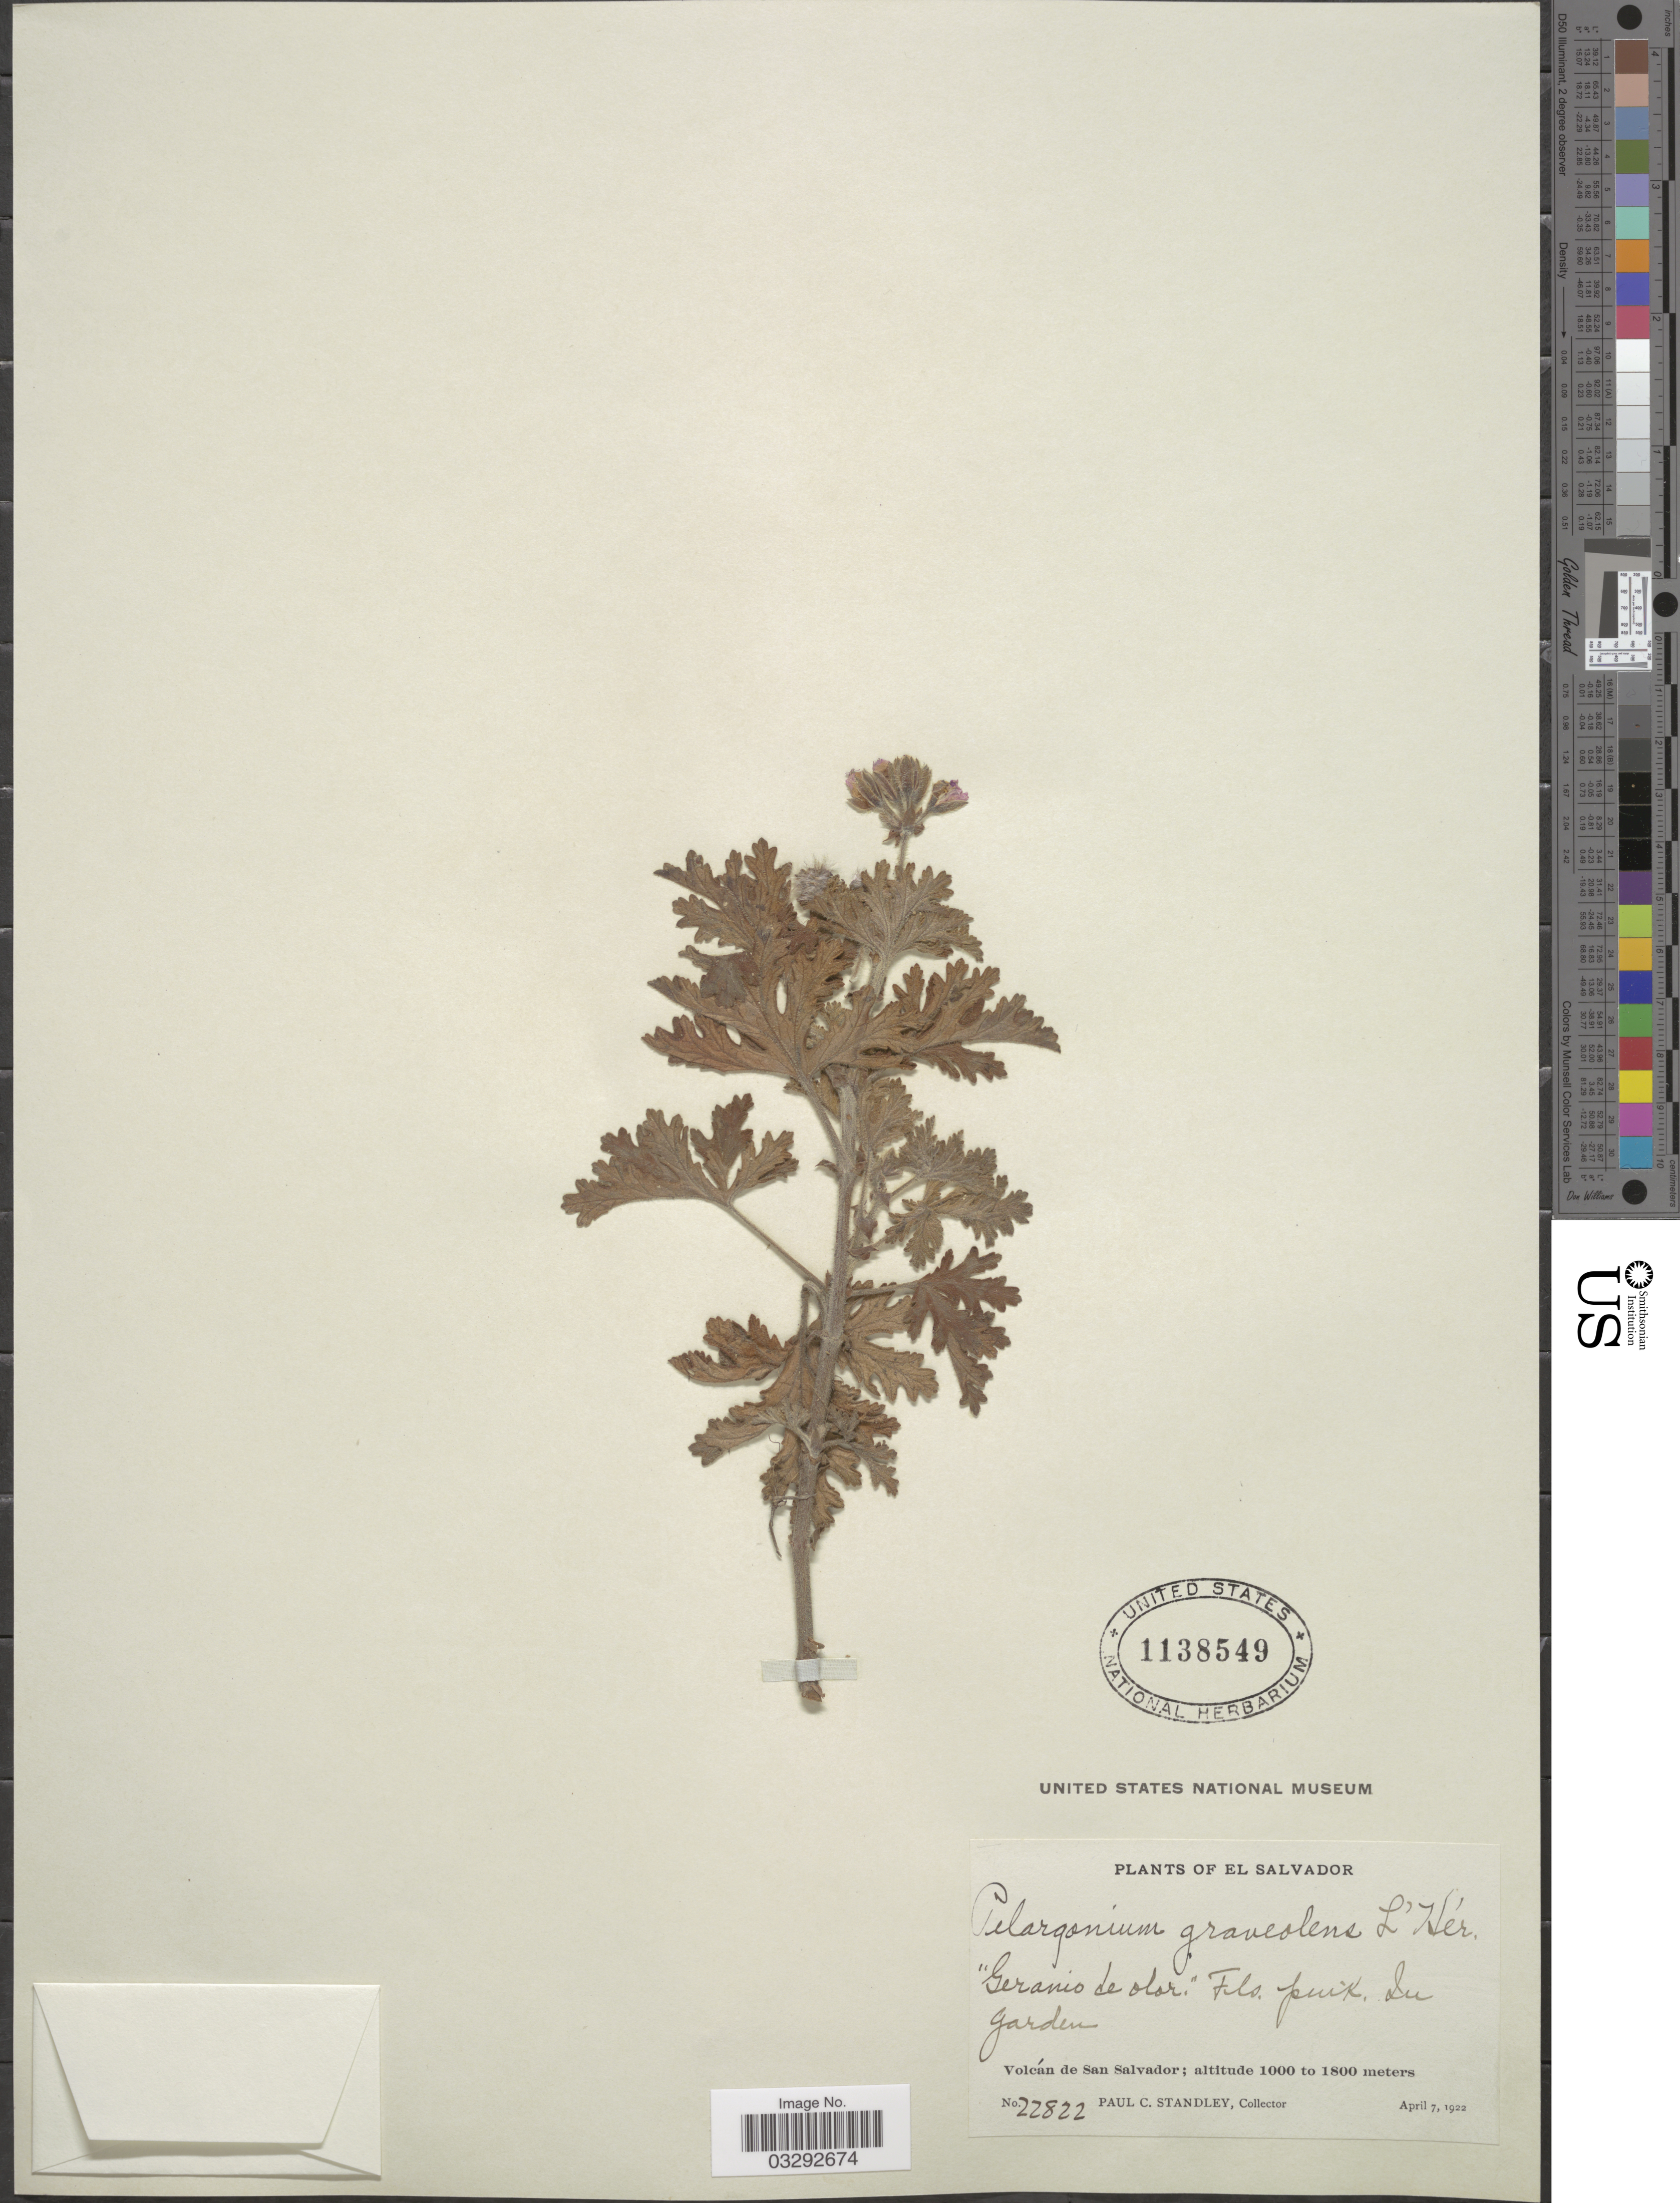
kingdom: Plantae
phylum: Tracheophyta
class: Magnoliopsida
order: Geraniales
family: Geraniaceae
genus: Pelargonium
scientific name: Pelargonium graveolens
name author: L'Hér. ex Aiton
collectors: P. C. Standley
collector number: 22822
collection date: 1922-04-07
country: El Salvador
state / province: San Salvador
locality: Volcán de San Salvador.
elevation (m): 1000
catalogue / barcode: US 1138549